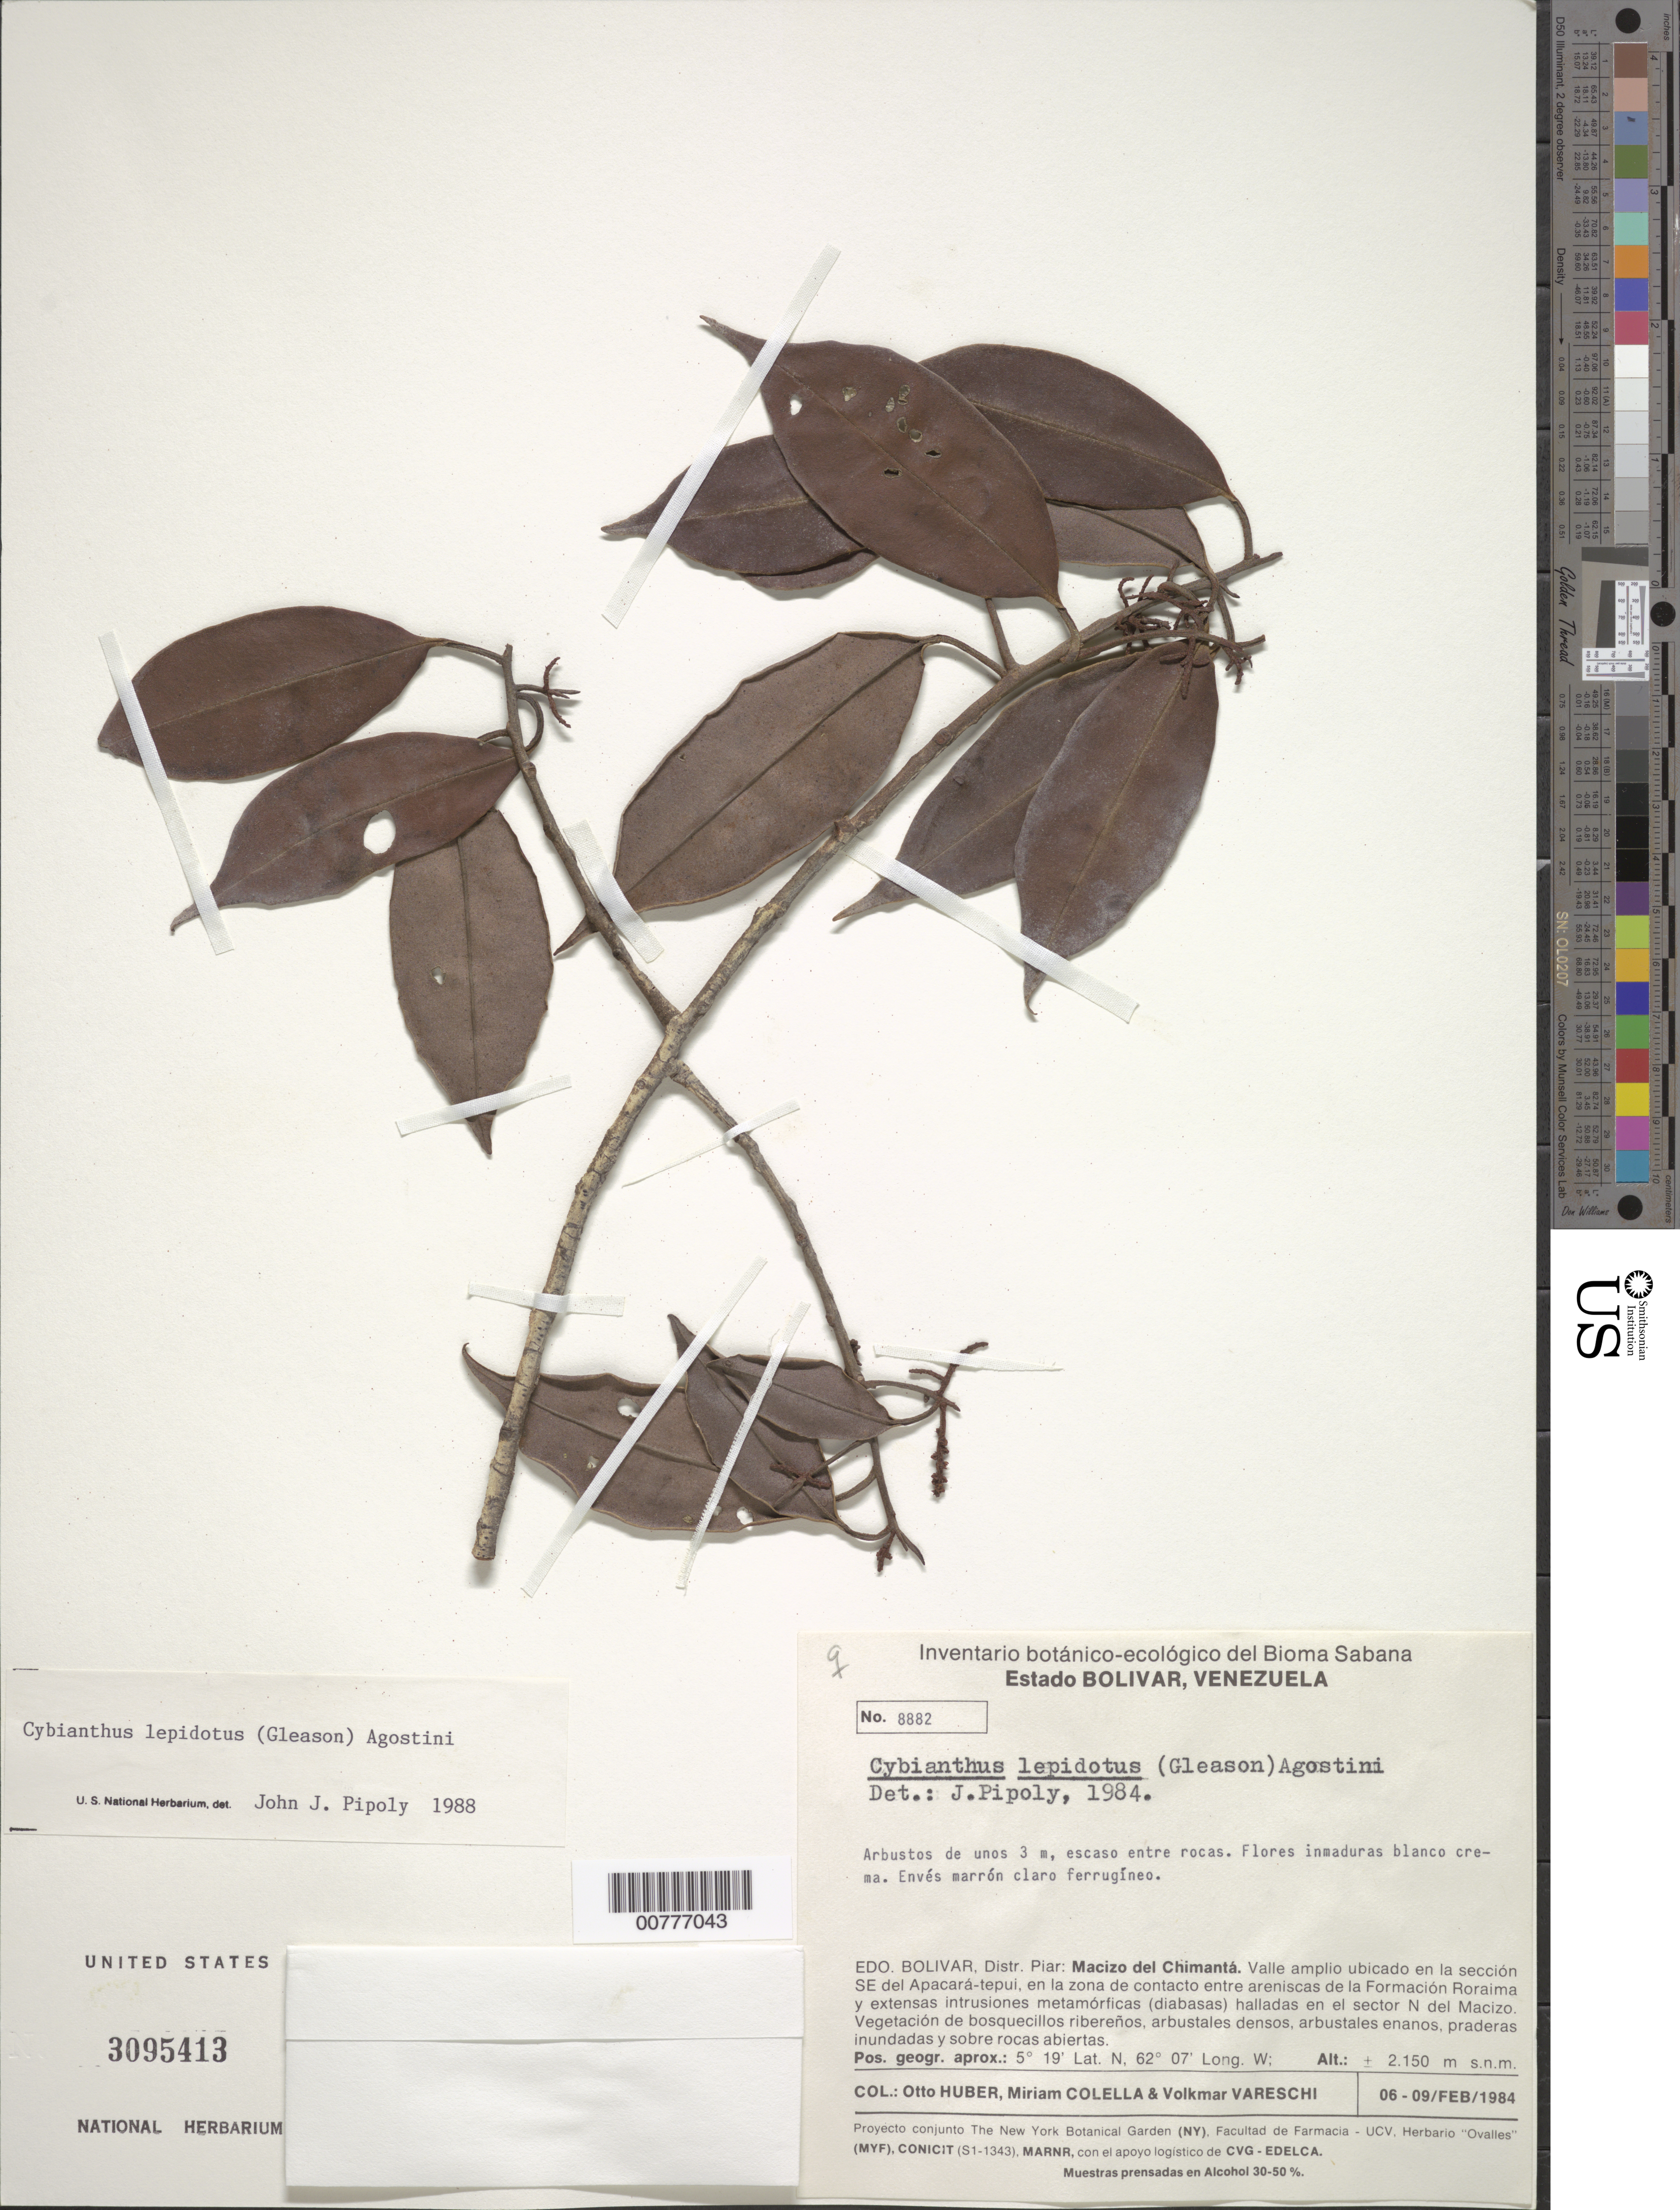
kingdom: Plantae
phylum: Tracheophyta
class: Magnoliopsida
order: Ericales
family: Primulaceae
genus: Cybianthus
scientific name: Cybianthus lepidotus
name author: (Gleason) G. Agostini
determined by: Pipoly, J. J., III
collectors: O. Huber, M. Colella & V. Vareschi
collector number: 8882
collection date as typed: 6-Feb-84 to 9-Feb-84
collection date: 1984-02-06/1984-02-09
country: Venezuela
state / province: Bolívar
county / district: Piar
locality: Macizo del Chimantá, sector SE del Apacará-tepuí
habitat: Vegetatión de bosquecillos ribereños, arbustales densos, arbustales enenos, praderas inundadas y sobre rocas abiertas; entre rocas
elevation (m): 2150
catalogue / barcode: US 3095413